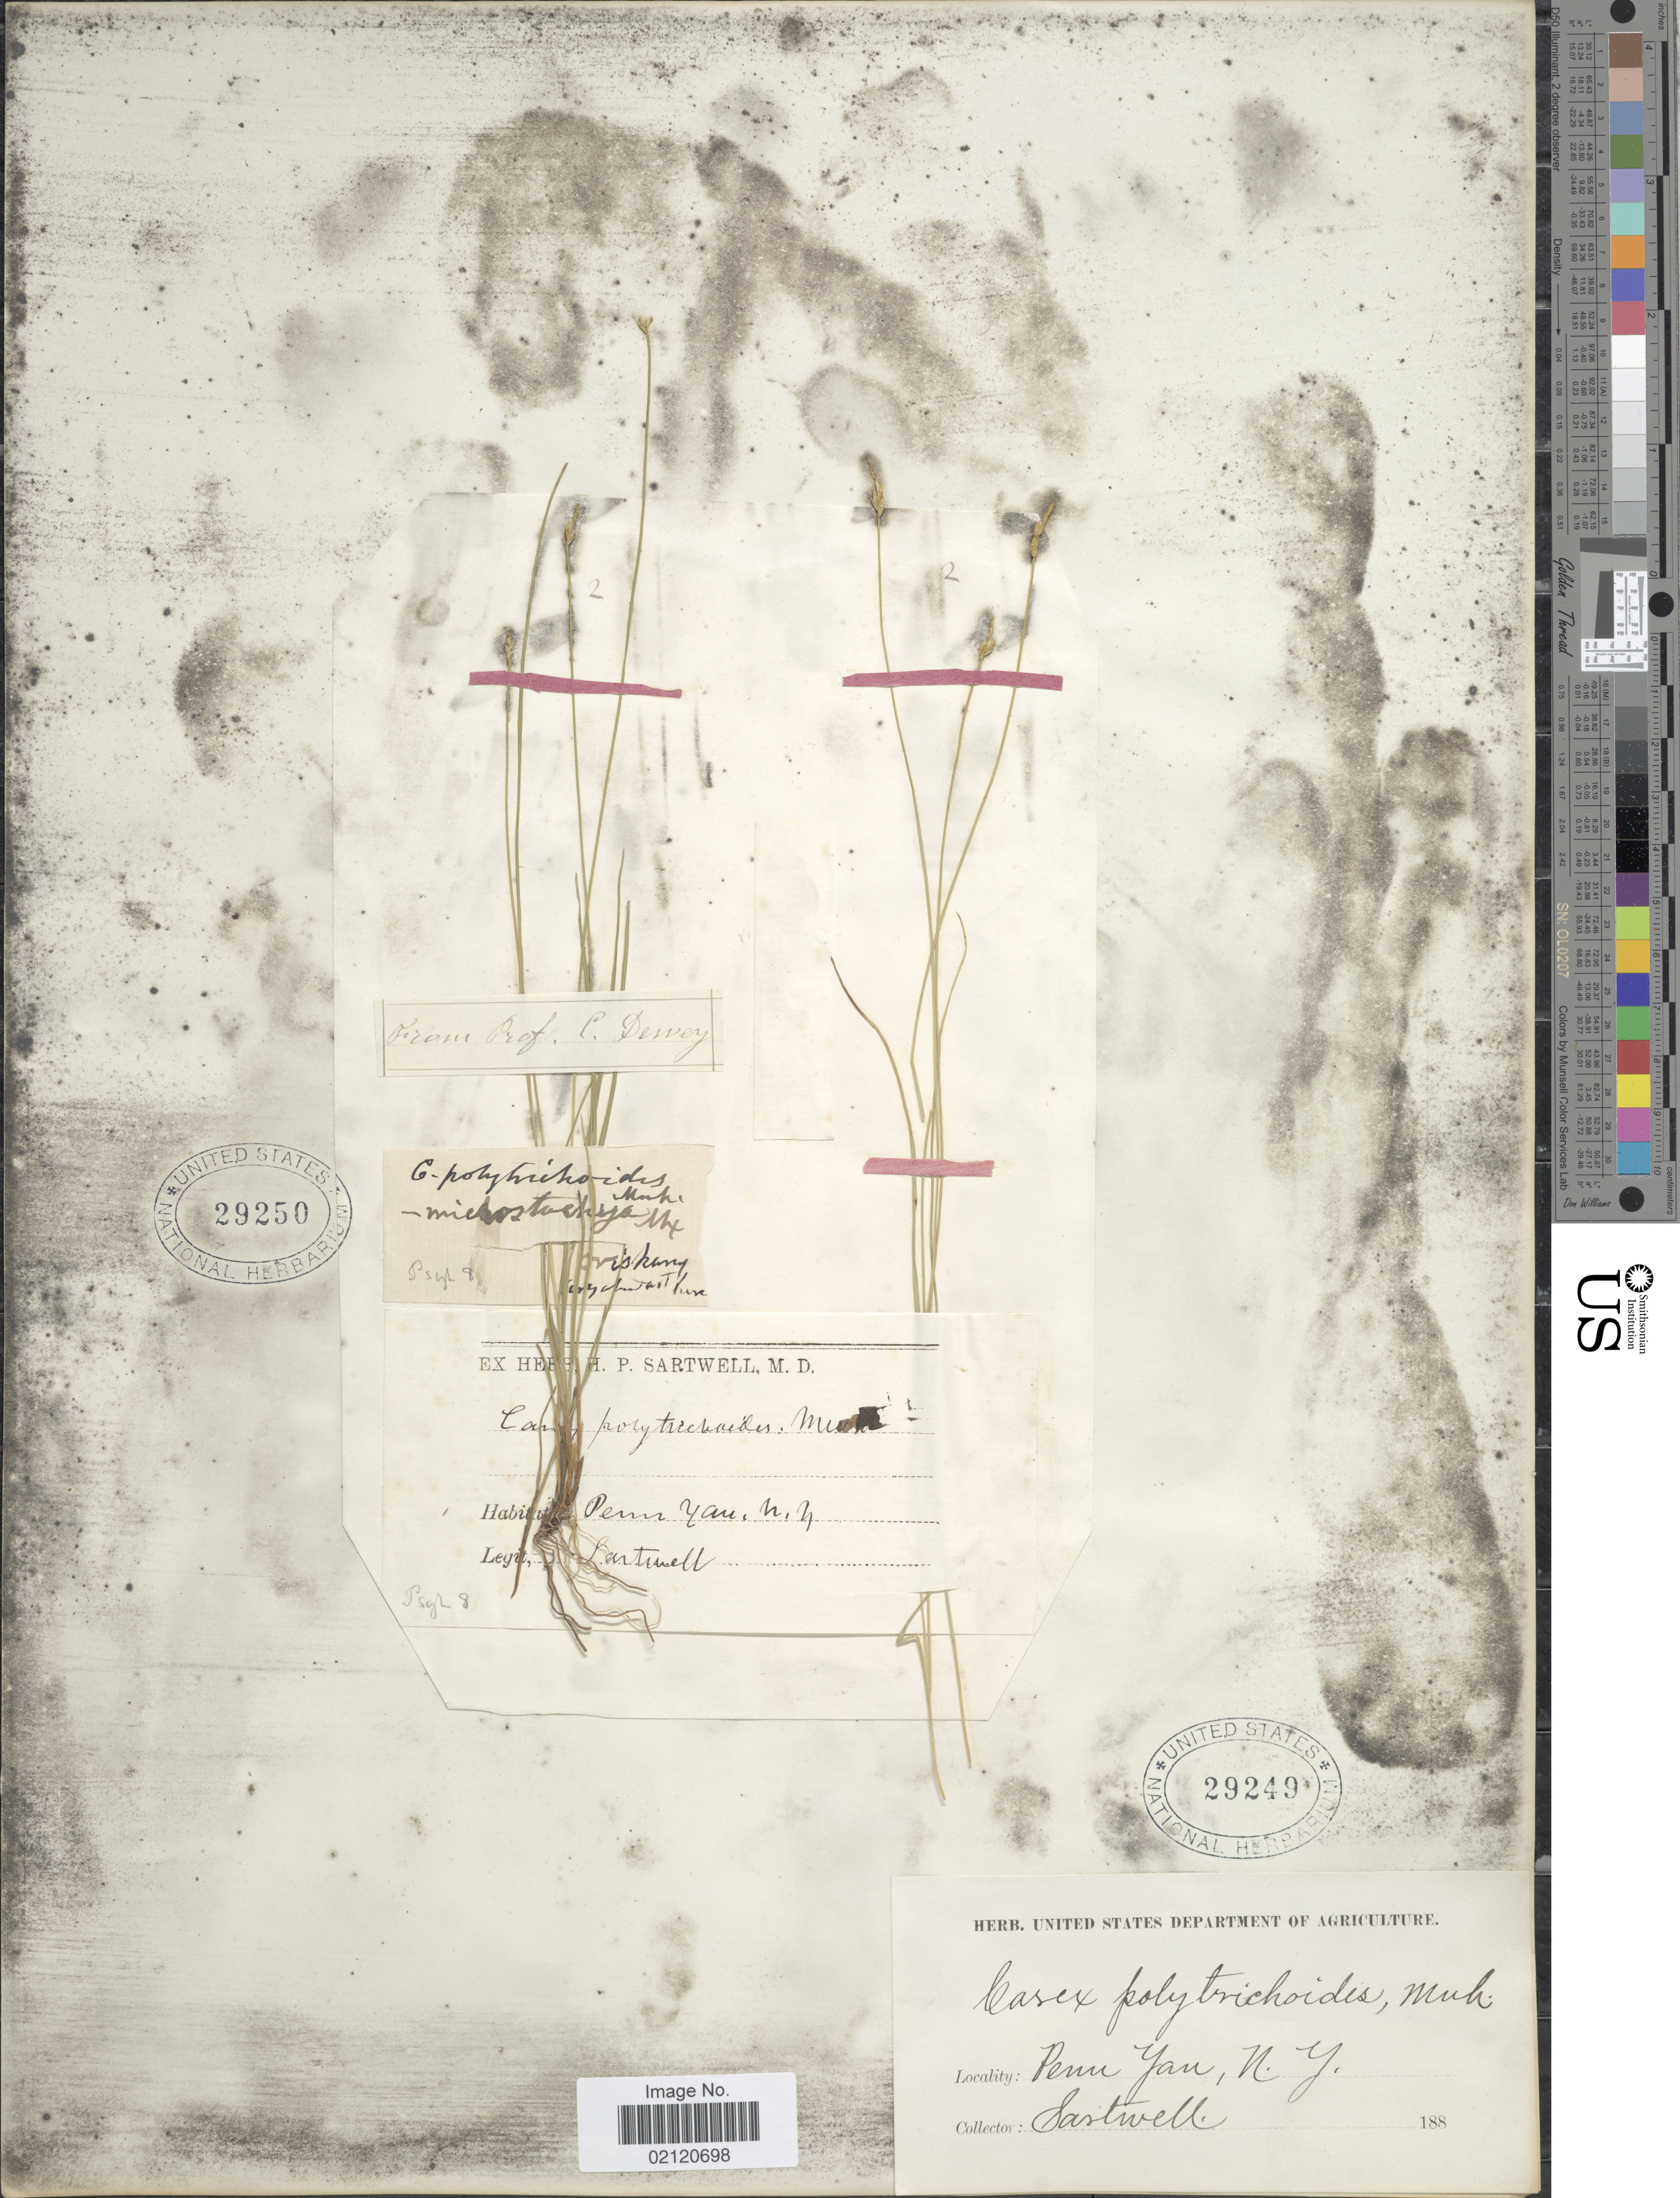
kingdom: Plantae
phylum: Tracheophyta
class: Liliopsida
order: Poales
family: Cyperaceae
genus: Carex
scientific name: Carex leptalea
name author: Wahlenb.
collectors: Sartwell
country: United States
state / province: New York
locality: Penn Yan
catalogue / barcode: US 29250